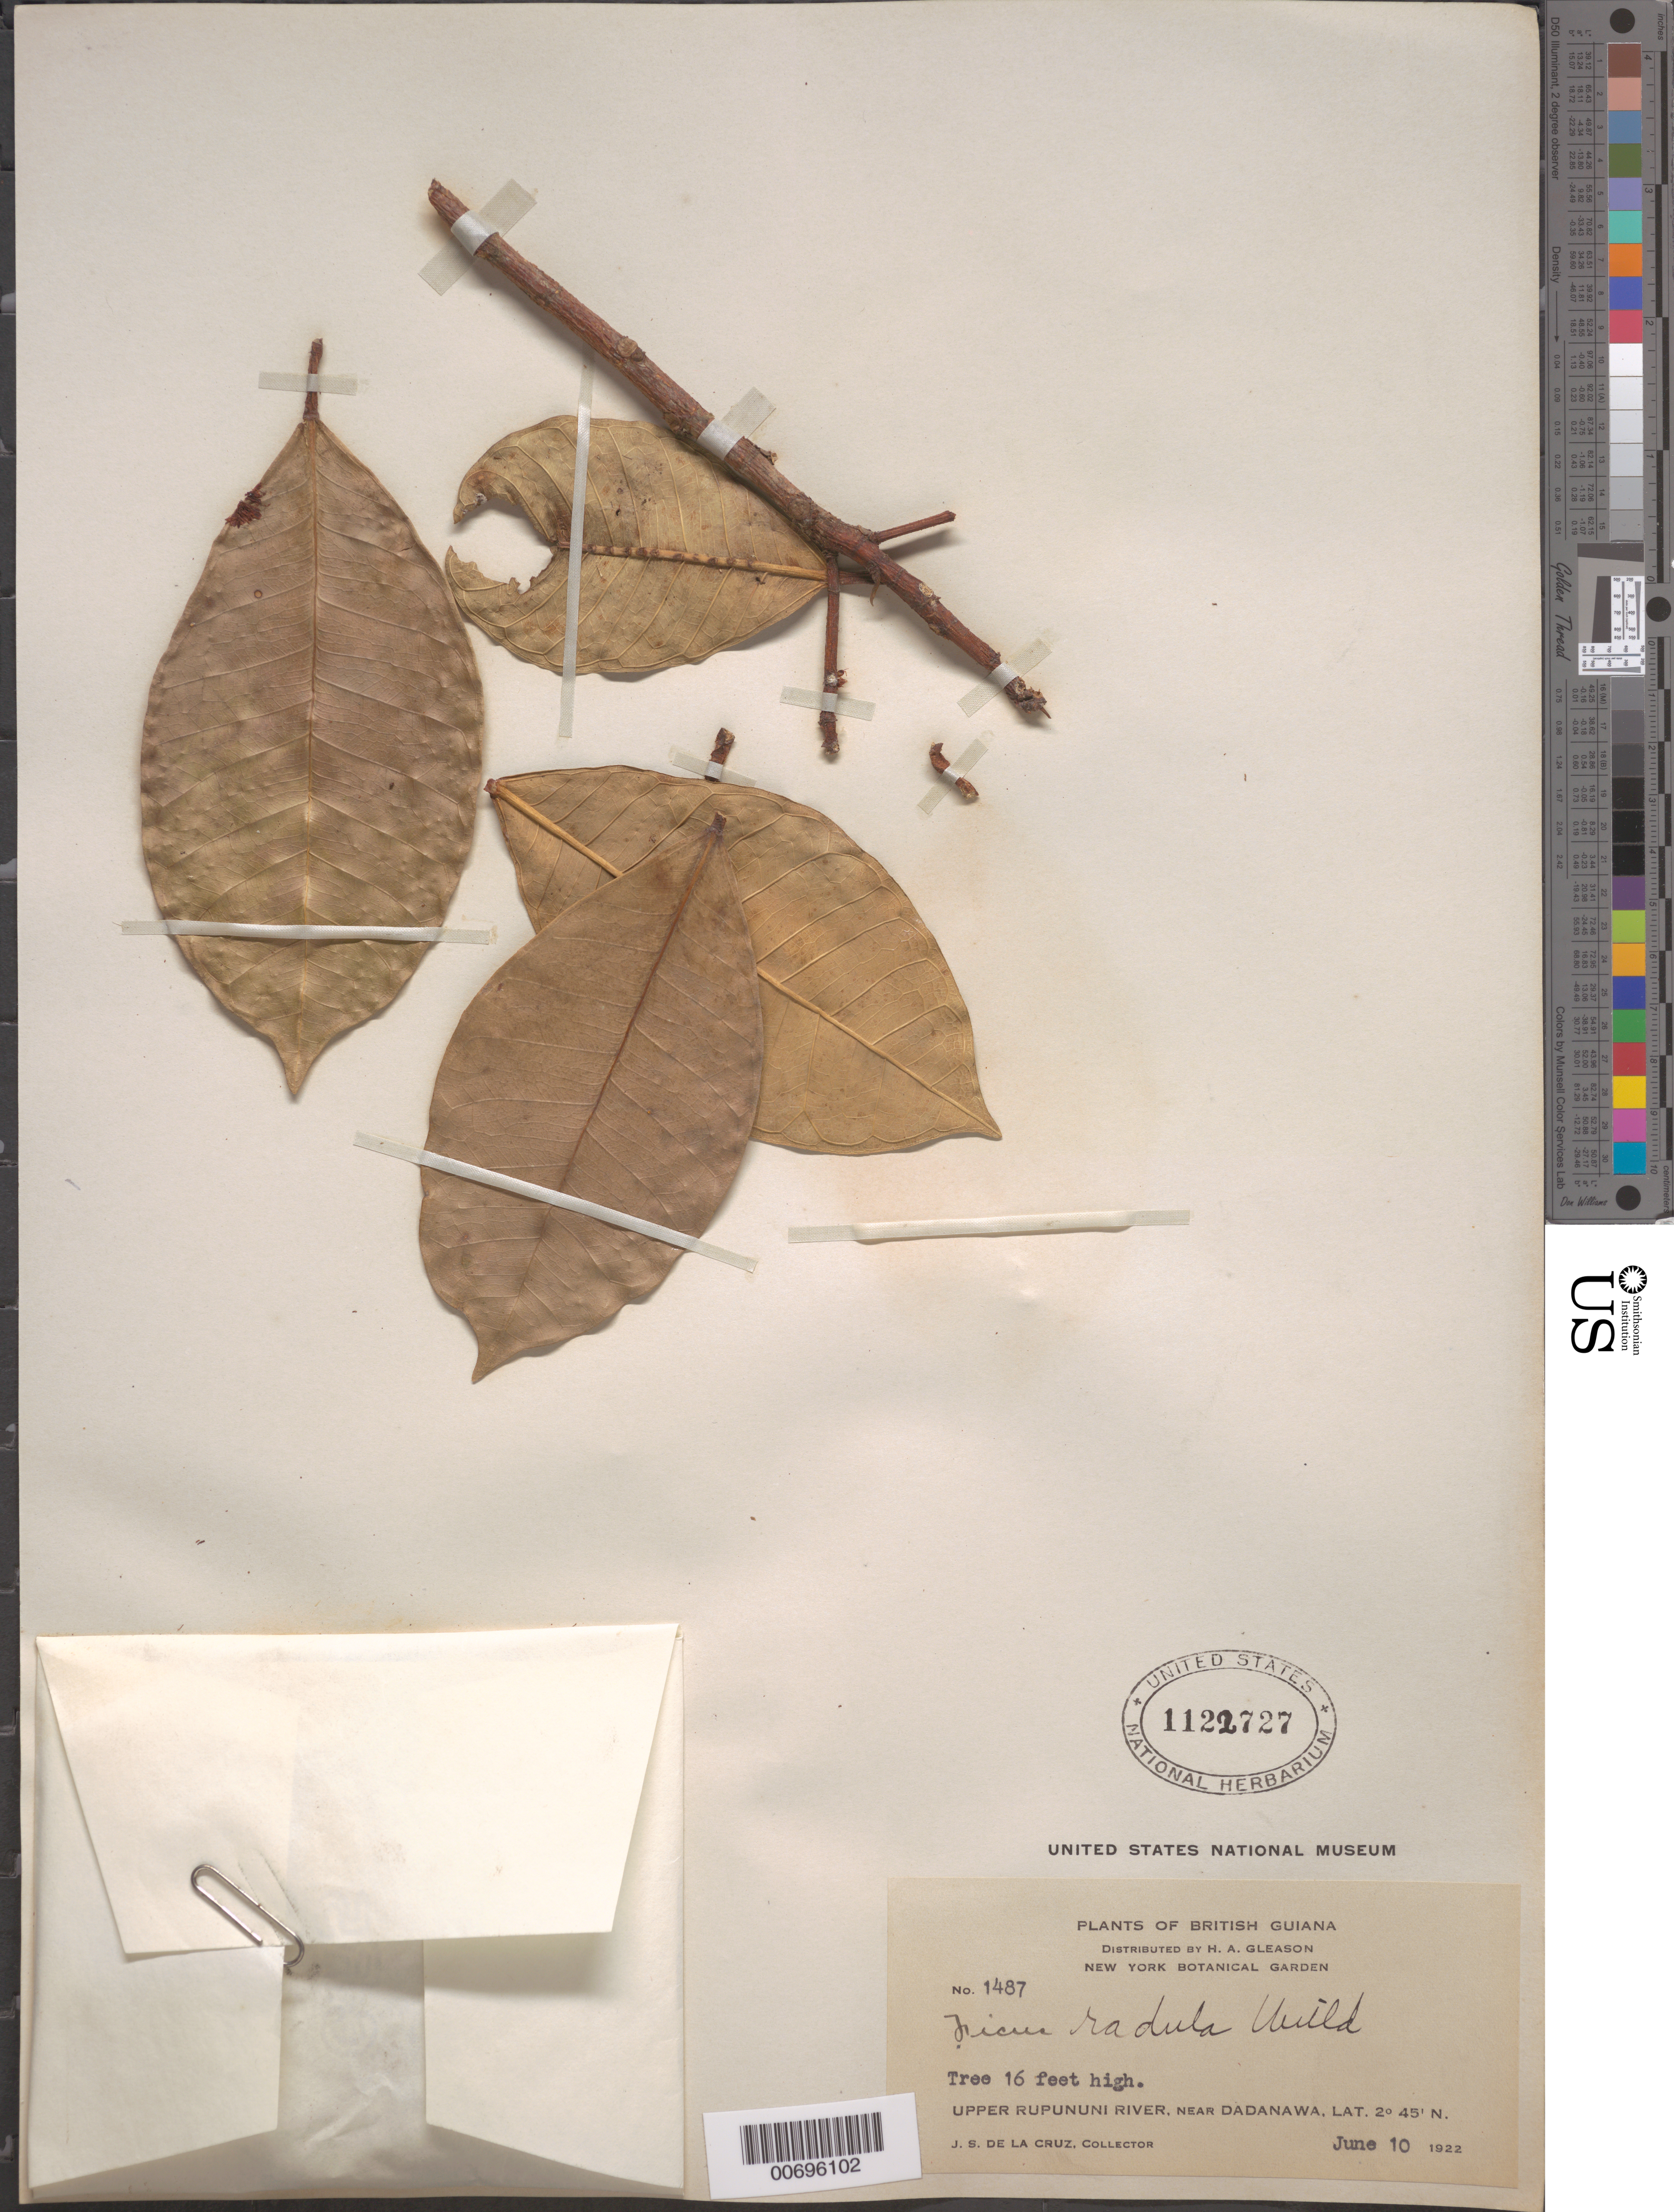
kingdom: Plantae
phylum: Tracheophyta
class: Magnoliopsida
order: Rosales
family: Moraceae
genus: Ficus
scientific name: Ficus radula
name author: Humb. & Bonpl. ex Willd.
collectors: J. S. de la Cruz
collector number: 1487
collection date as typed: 10-Jun-22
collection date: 1922-06-10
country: Guyana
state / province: U. Takutu-U. Essequibo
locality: Dadanawa, vic., upper Rupununi R.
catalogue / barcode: US 1122727